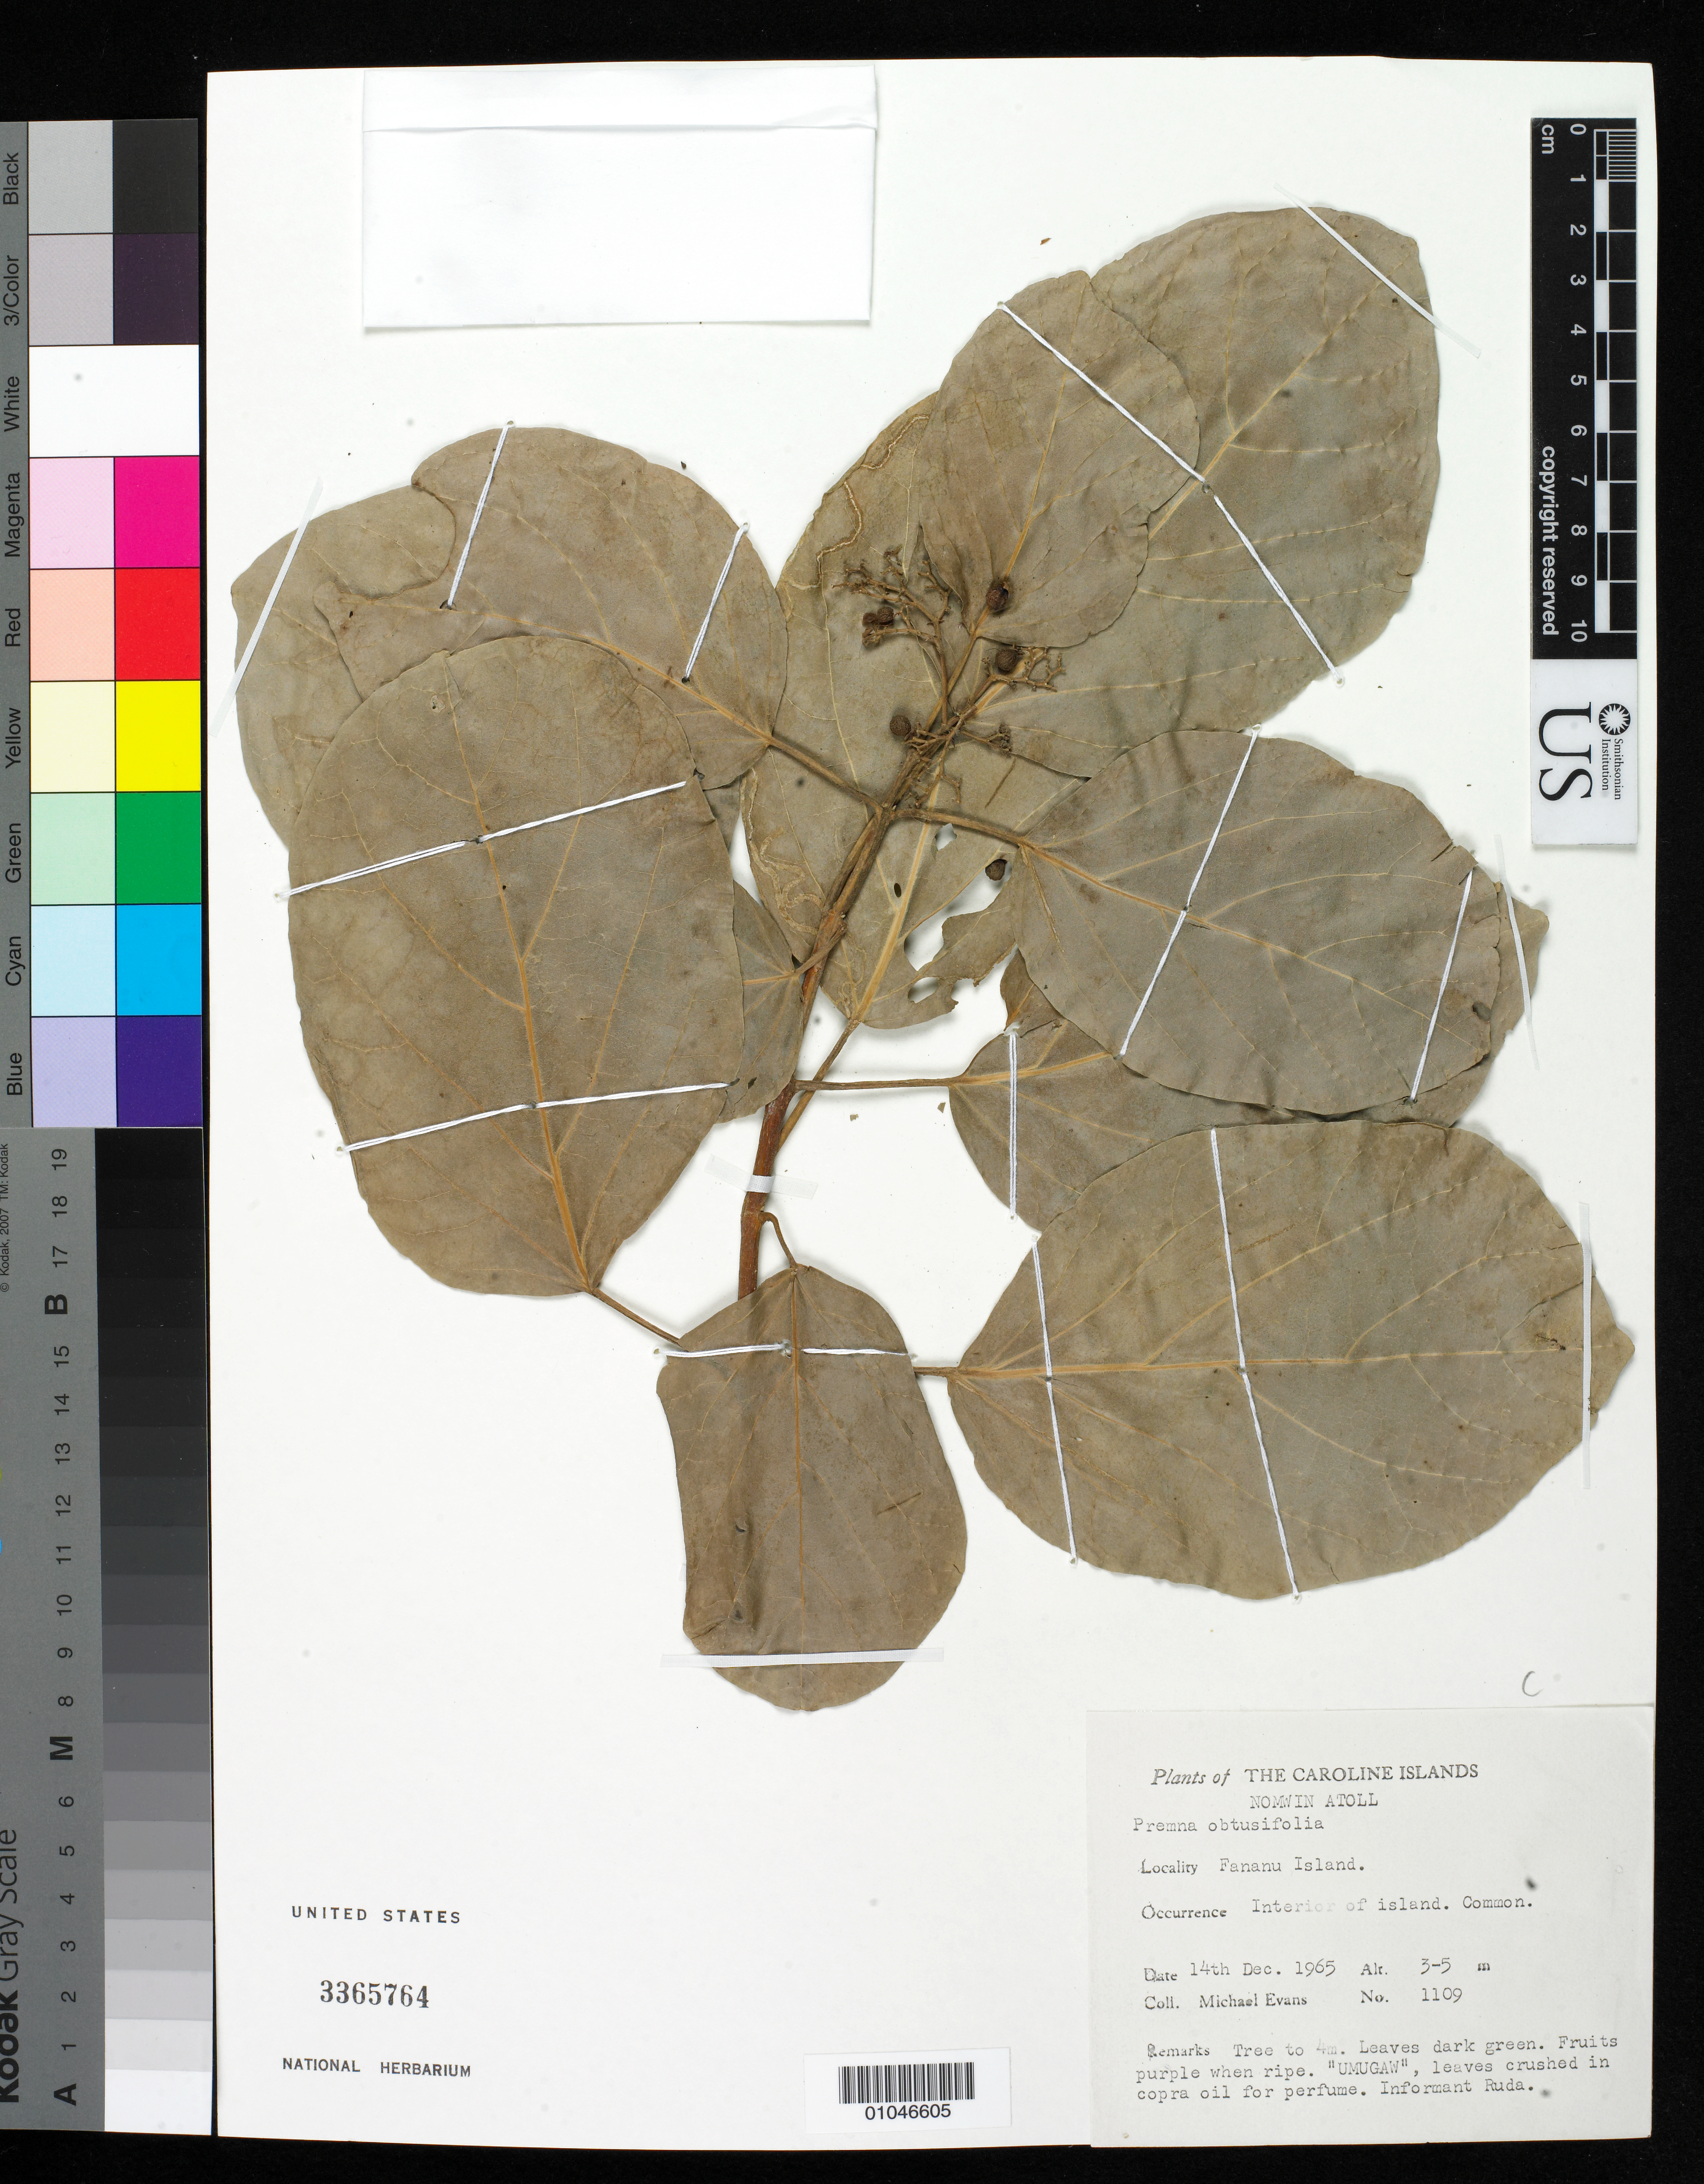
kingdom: Plantae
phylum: Tracheophyta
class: Magnoliopsida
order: Lamiales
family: Lamiaceae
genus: Premna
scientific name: Premna obtusifolia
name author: R. Br.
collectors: M. Evans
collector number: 1109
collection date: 1965-12-14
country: Micronesia, Federated States of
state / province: Truk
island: Nomwin Atoll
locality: Interior of Fananu Islet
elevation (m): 3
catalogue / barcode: US 3365764